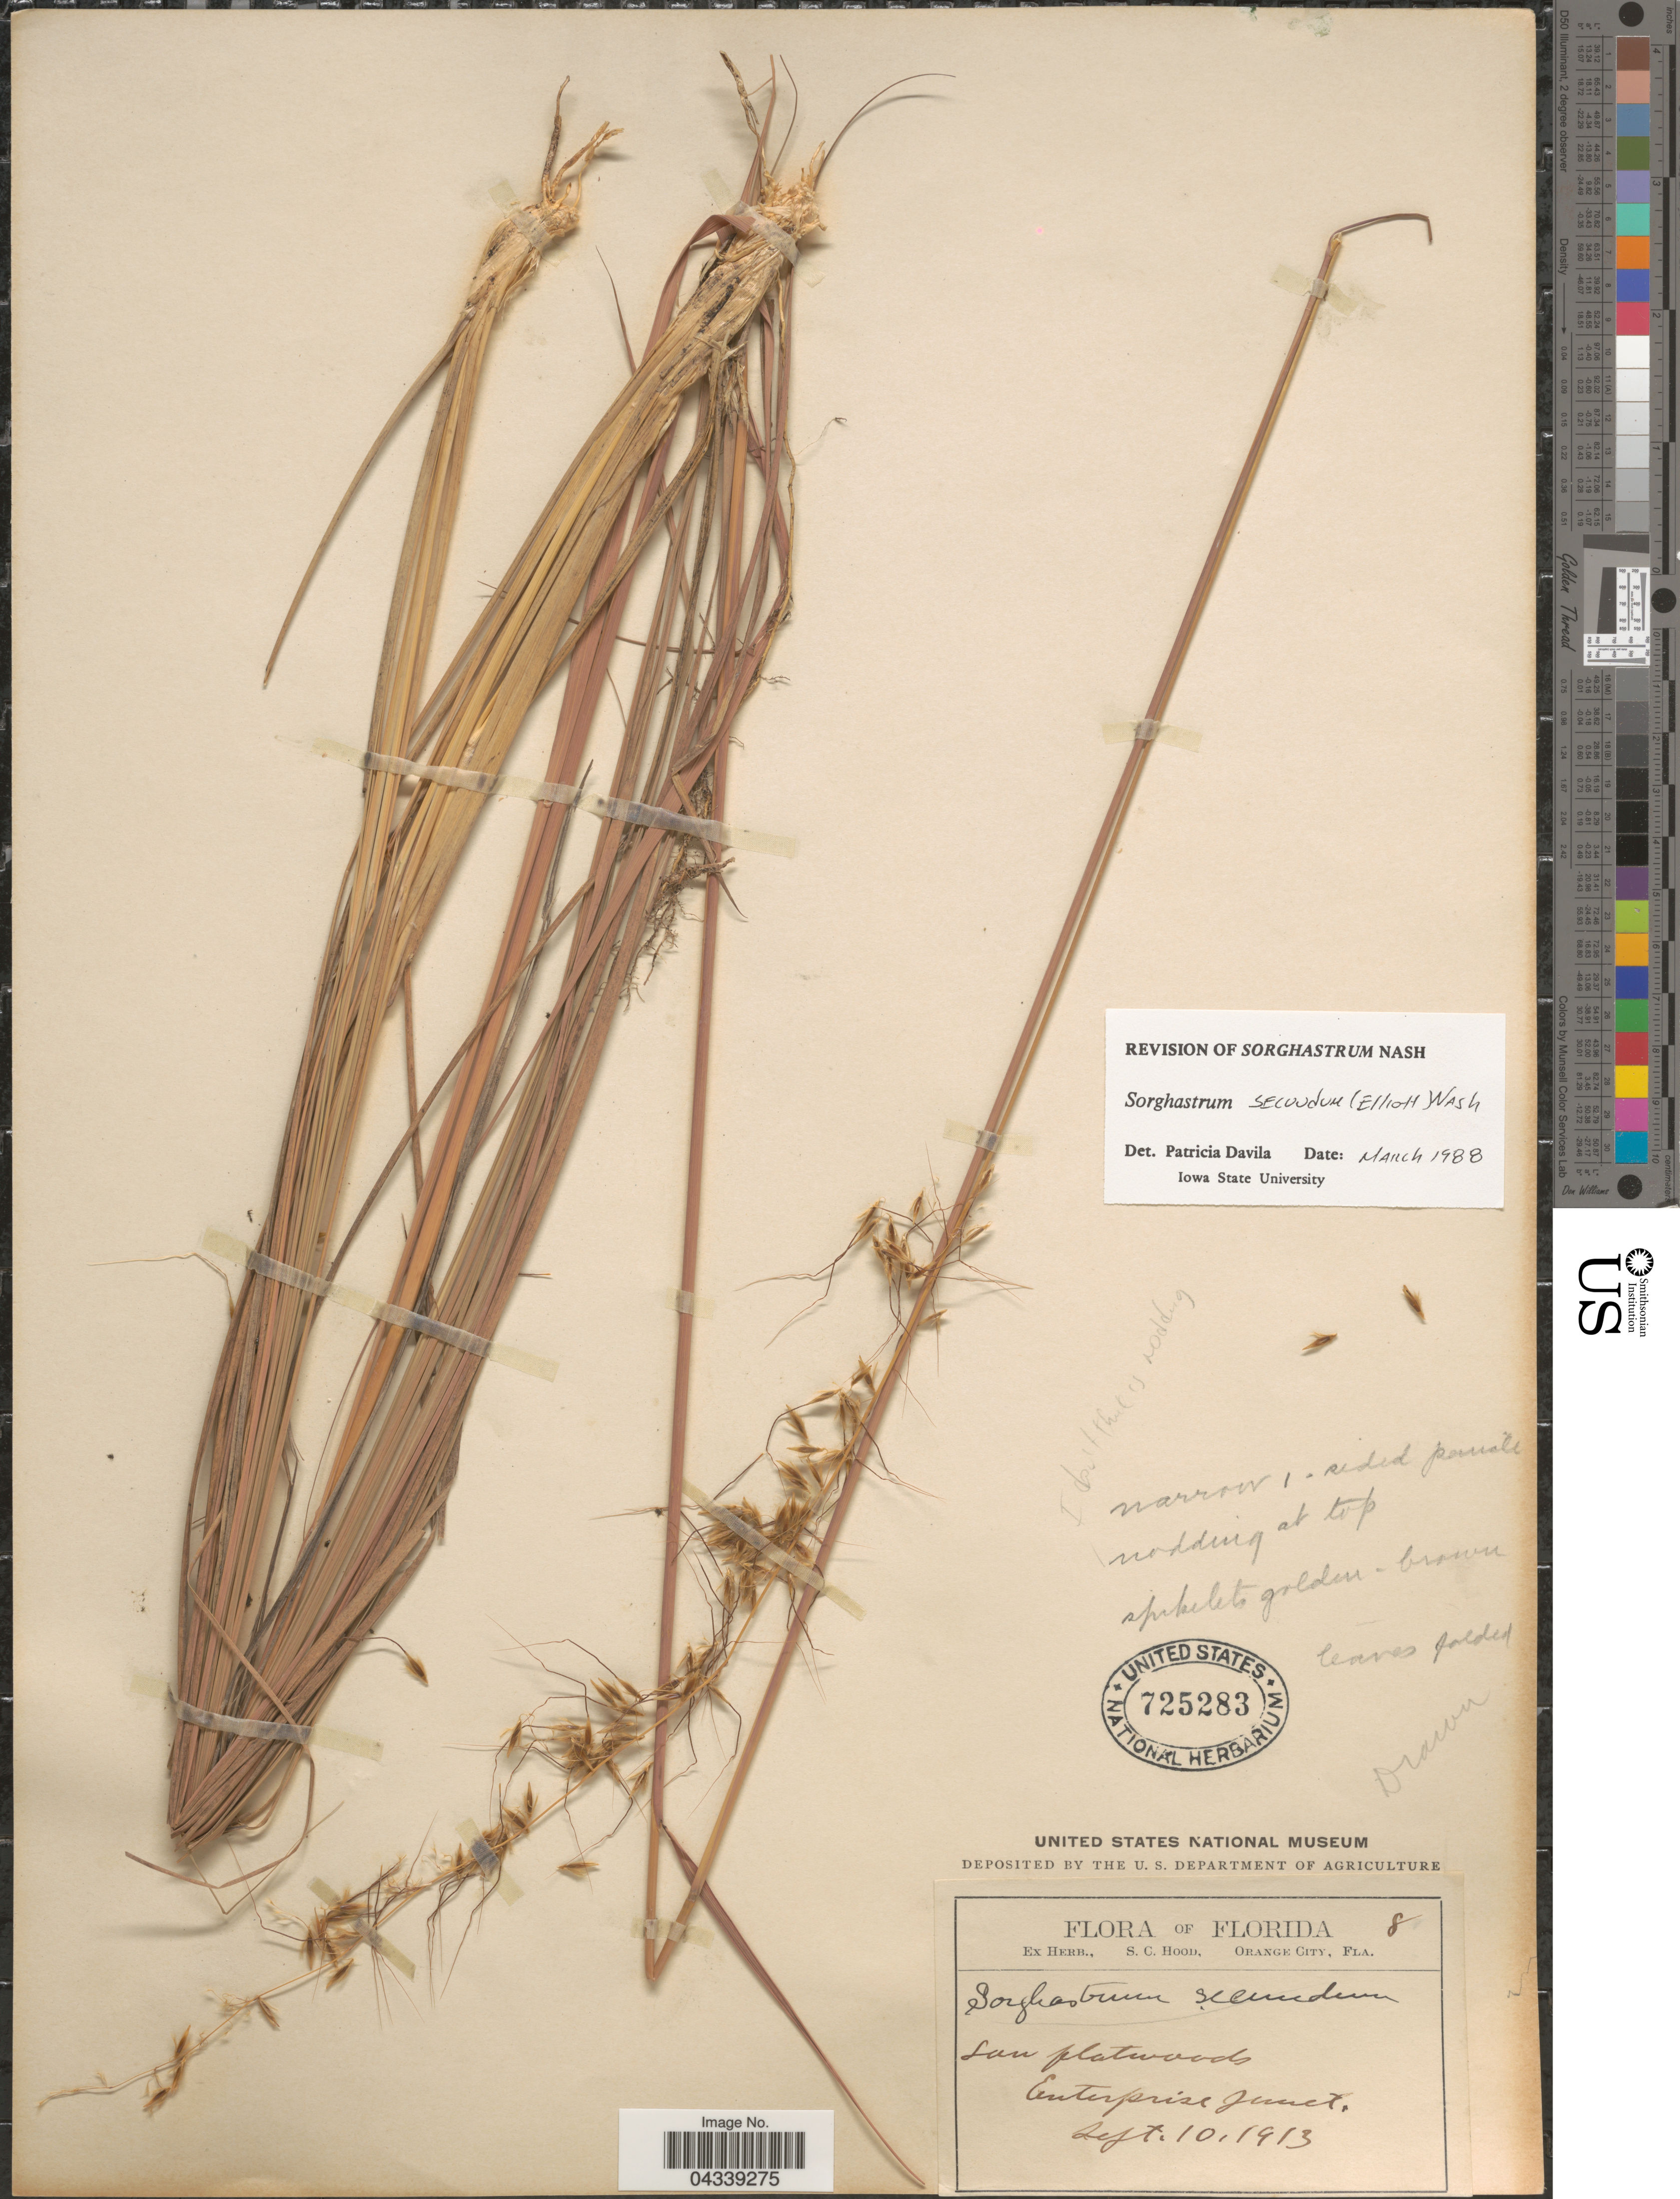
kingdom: Plantae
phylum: Tracheophyta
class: Liliopsida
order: Poales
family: Poaceae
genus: Sorghastrum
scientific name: Sorghastrum secundum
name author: (Elliott) Nash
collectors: Ex herb. S. C. Hood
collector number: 8?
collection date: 1913-09-10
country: United States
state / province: Florida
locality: Enterprise Junet.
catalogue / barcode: US 725283